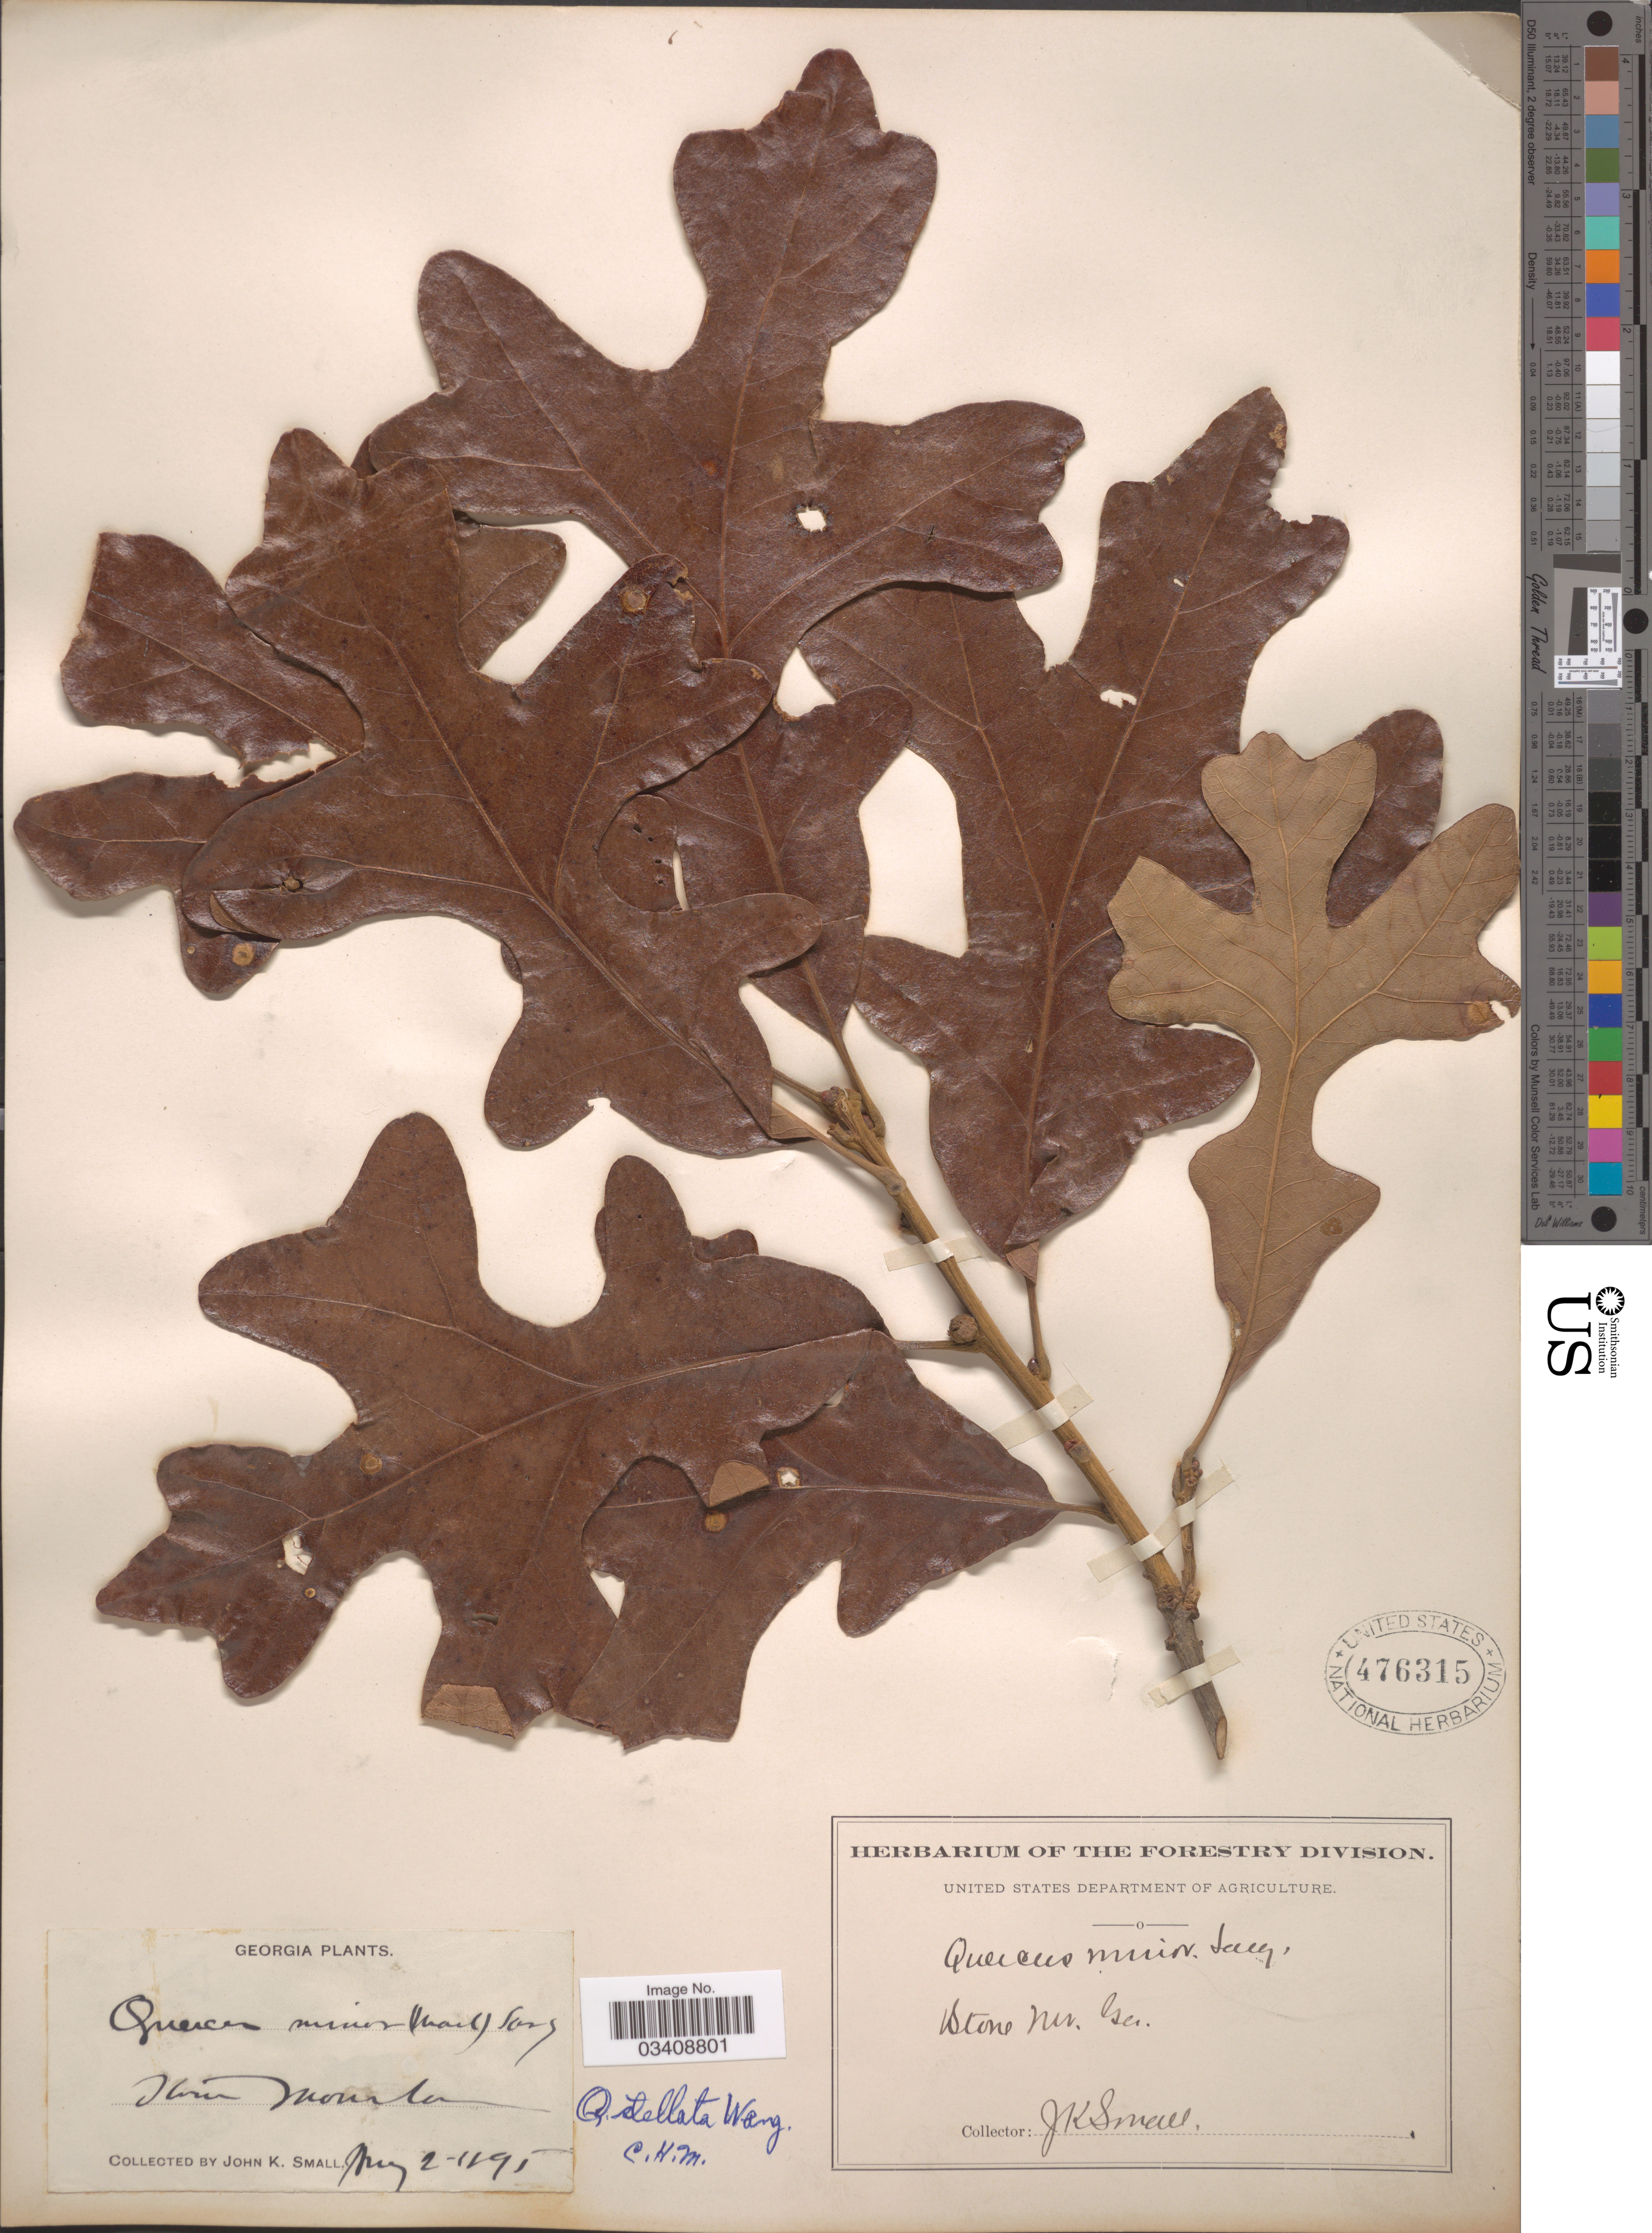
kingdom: Plantae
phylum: Tracheophyta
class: Magnoliopsida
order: Fagales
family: Fagaceae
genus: Quercus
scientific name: Quercus stellata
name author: Wangenh.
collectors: J. K. Small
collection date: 1895-05-02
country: United States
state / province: Georgia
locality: Stone Mts.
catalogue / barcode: US 476315